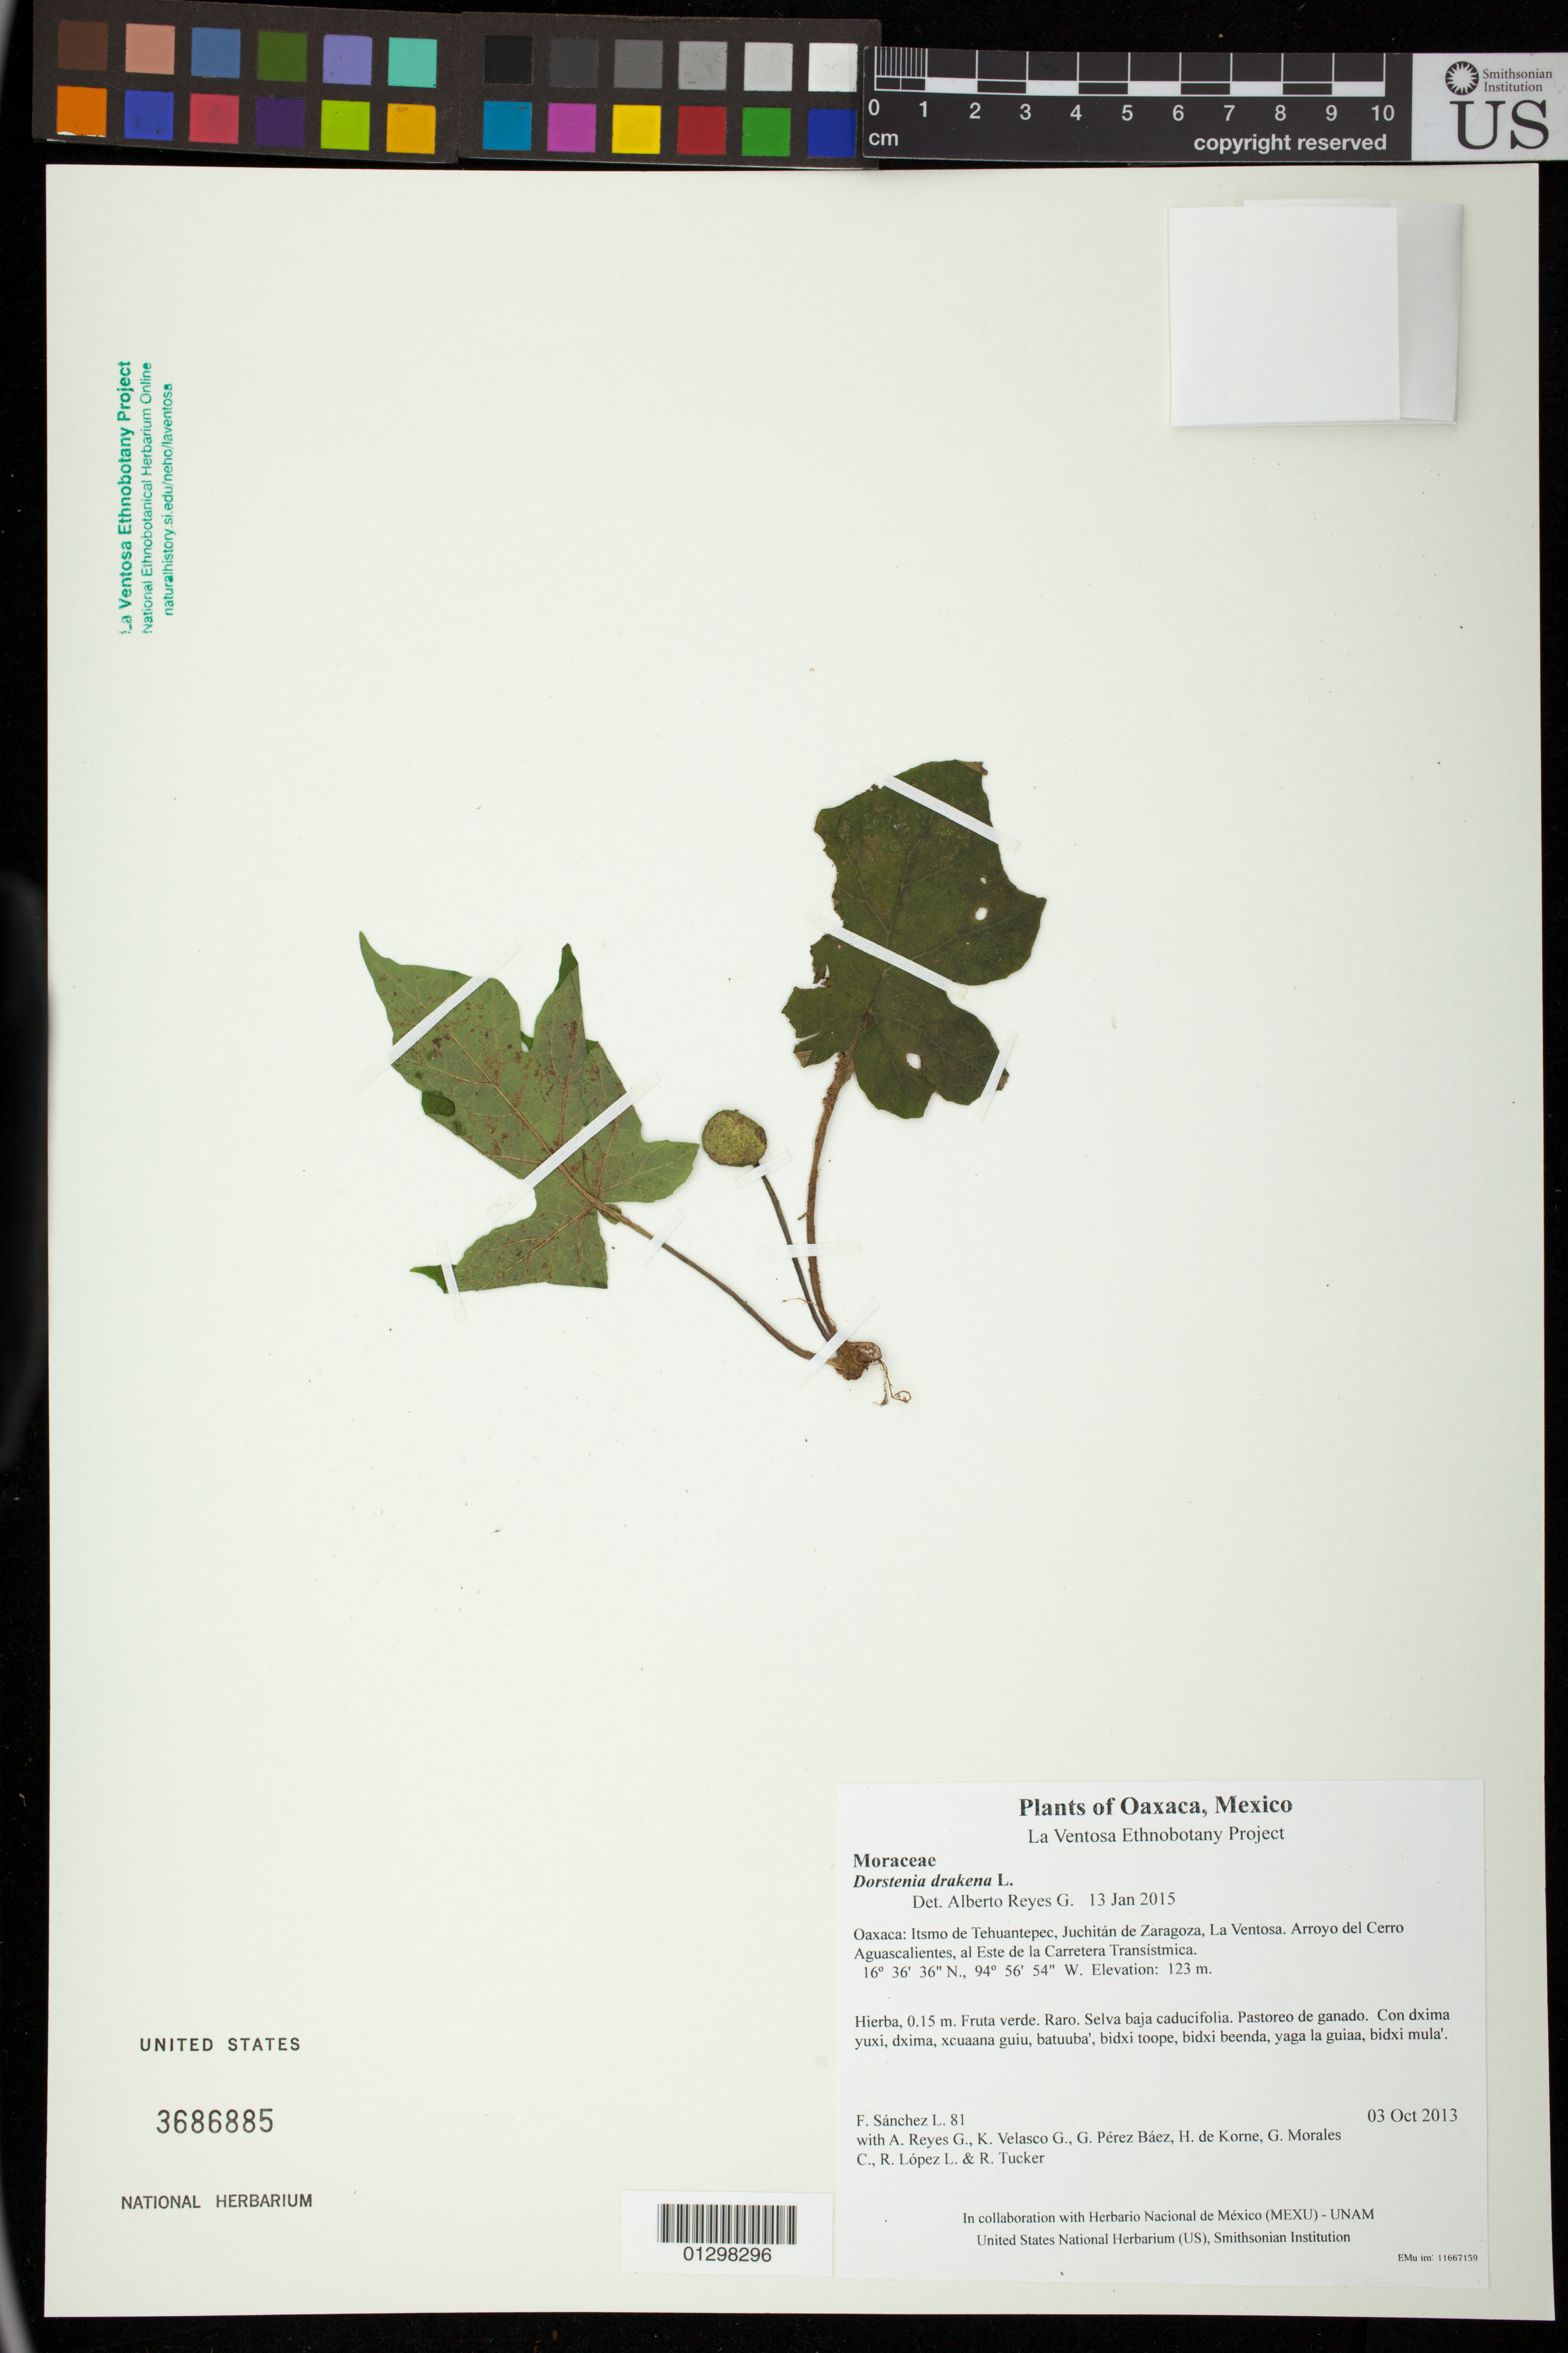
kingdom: Plantae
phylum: Tracheophyta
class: Magnoliopsida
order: Rosales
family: Moraceae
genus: Dorstenia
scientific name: Dorstenia drakena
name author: L.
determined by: Reyes García, A.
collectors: F. Sánchez L., A. Reyes G., K. Velasco G., G. Pérez Báez, H. de Korne, G. Morales C., R. López L. & R. Tucker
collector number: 81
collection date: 2013-10-03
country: Mexico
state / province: Oaxaca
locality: Itsmo de Tehuantepec, Juchitán de Zaragoza, La Ventosa. Arroyo del Cerro Aguascalientes, al Este de la Carretera Transístmica.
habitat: Selva baja caducifolia. Pastoreo de ganado.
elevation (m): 123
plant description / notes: MEXU, US; Ghixi bandaga. 0.15 m. Cuaananaxhi naga'. Nadxunu'.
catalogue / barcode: US 3686885